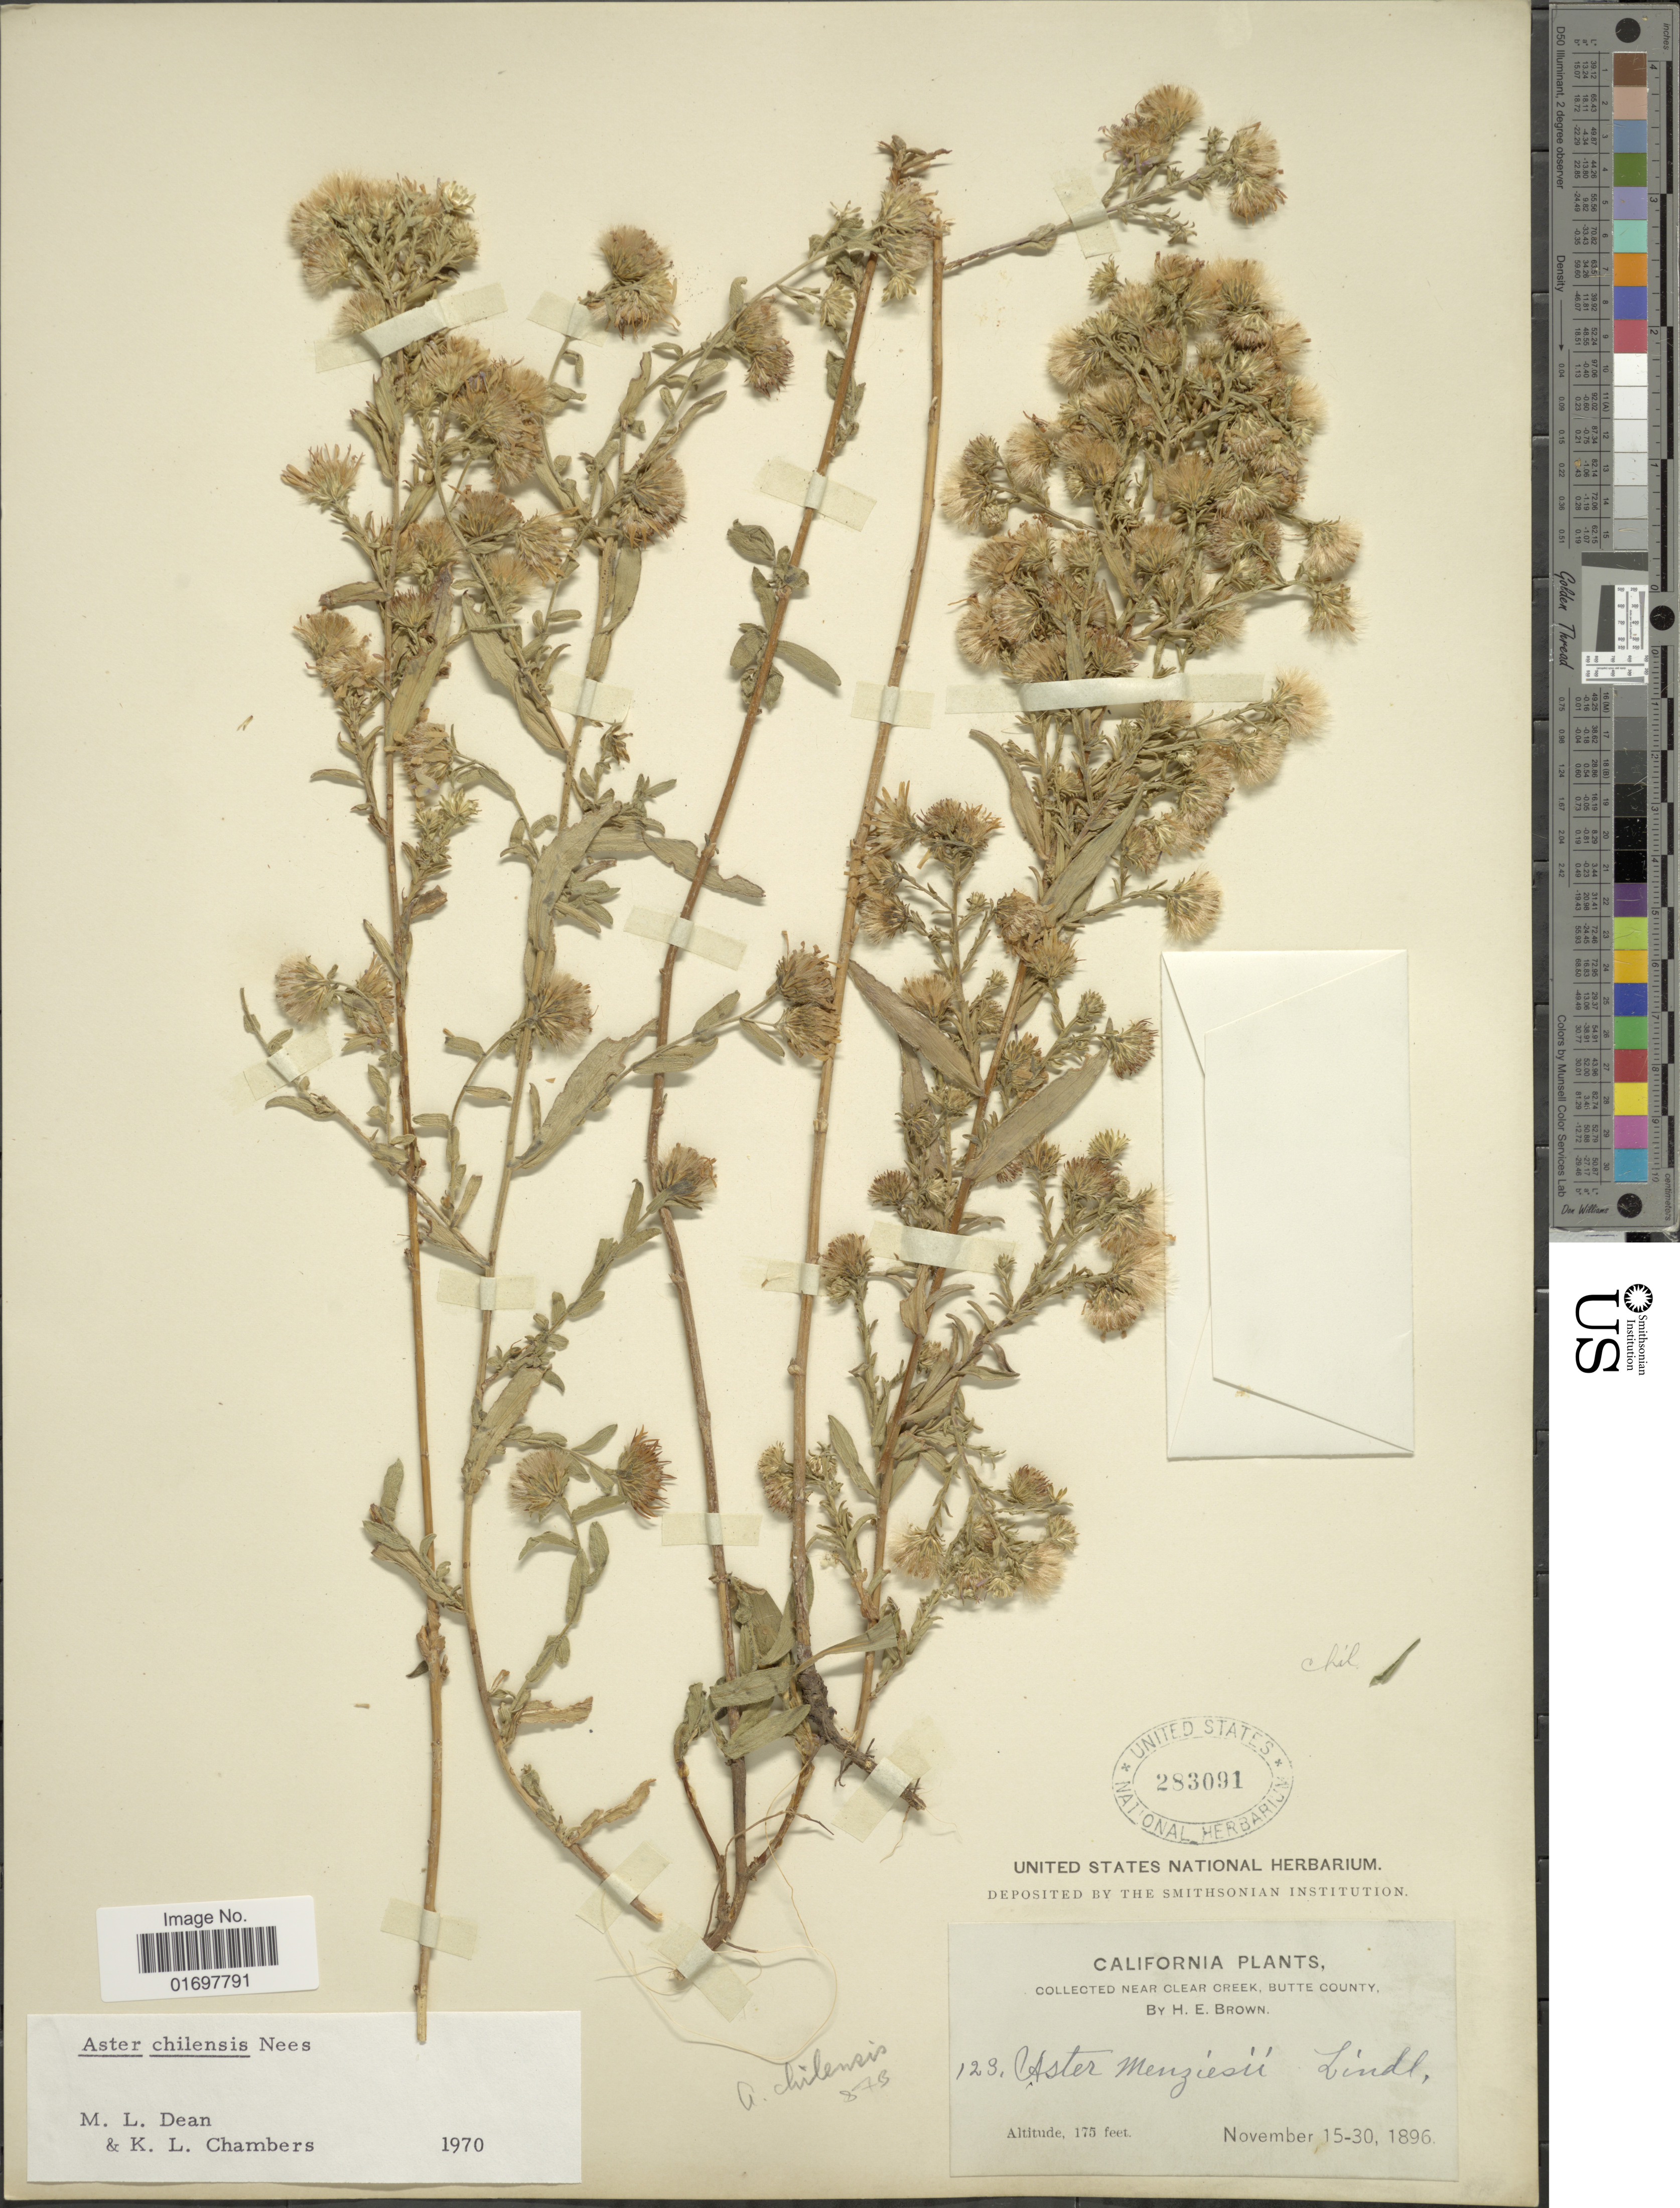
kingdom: Plantae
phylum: Tracheophyta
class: Magnoliopsida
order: Asterales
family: Asteraceae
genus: Symphyotrichum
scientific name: Symphyotrichum chilense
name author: (Nees) G.L. Nesom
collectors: H. E. Brown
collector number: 123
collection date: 1896-11-15/1896-11-30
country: United States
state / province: California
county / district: Butte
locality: California. Near Clear Creek, Butte County,.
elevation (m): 53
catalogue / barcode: US 283091